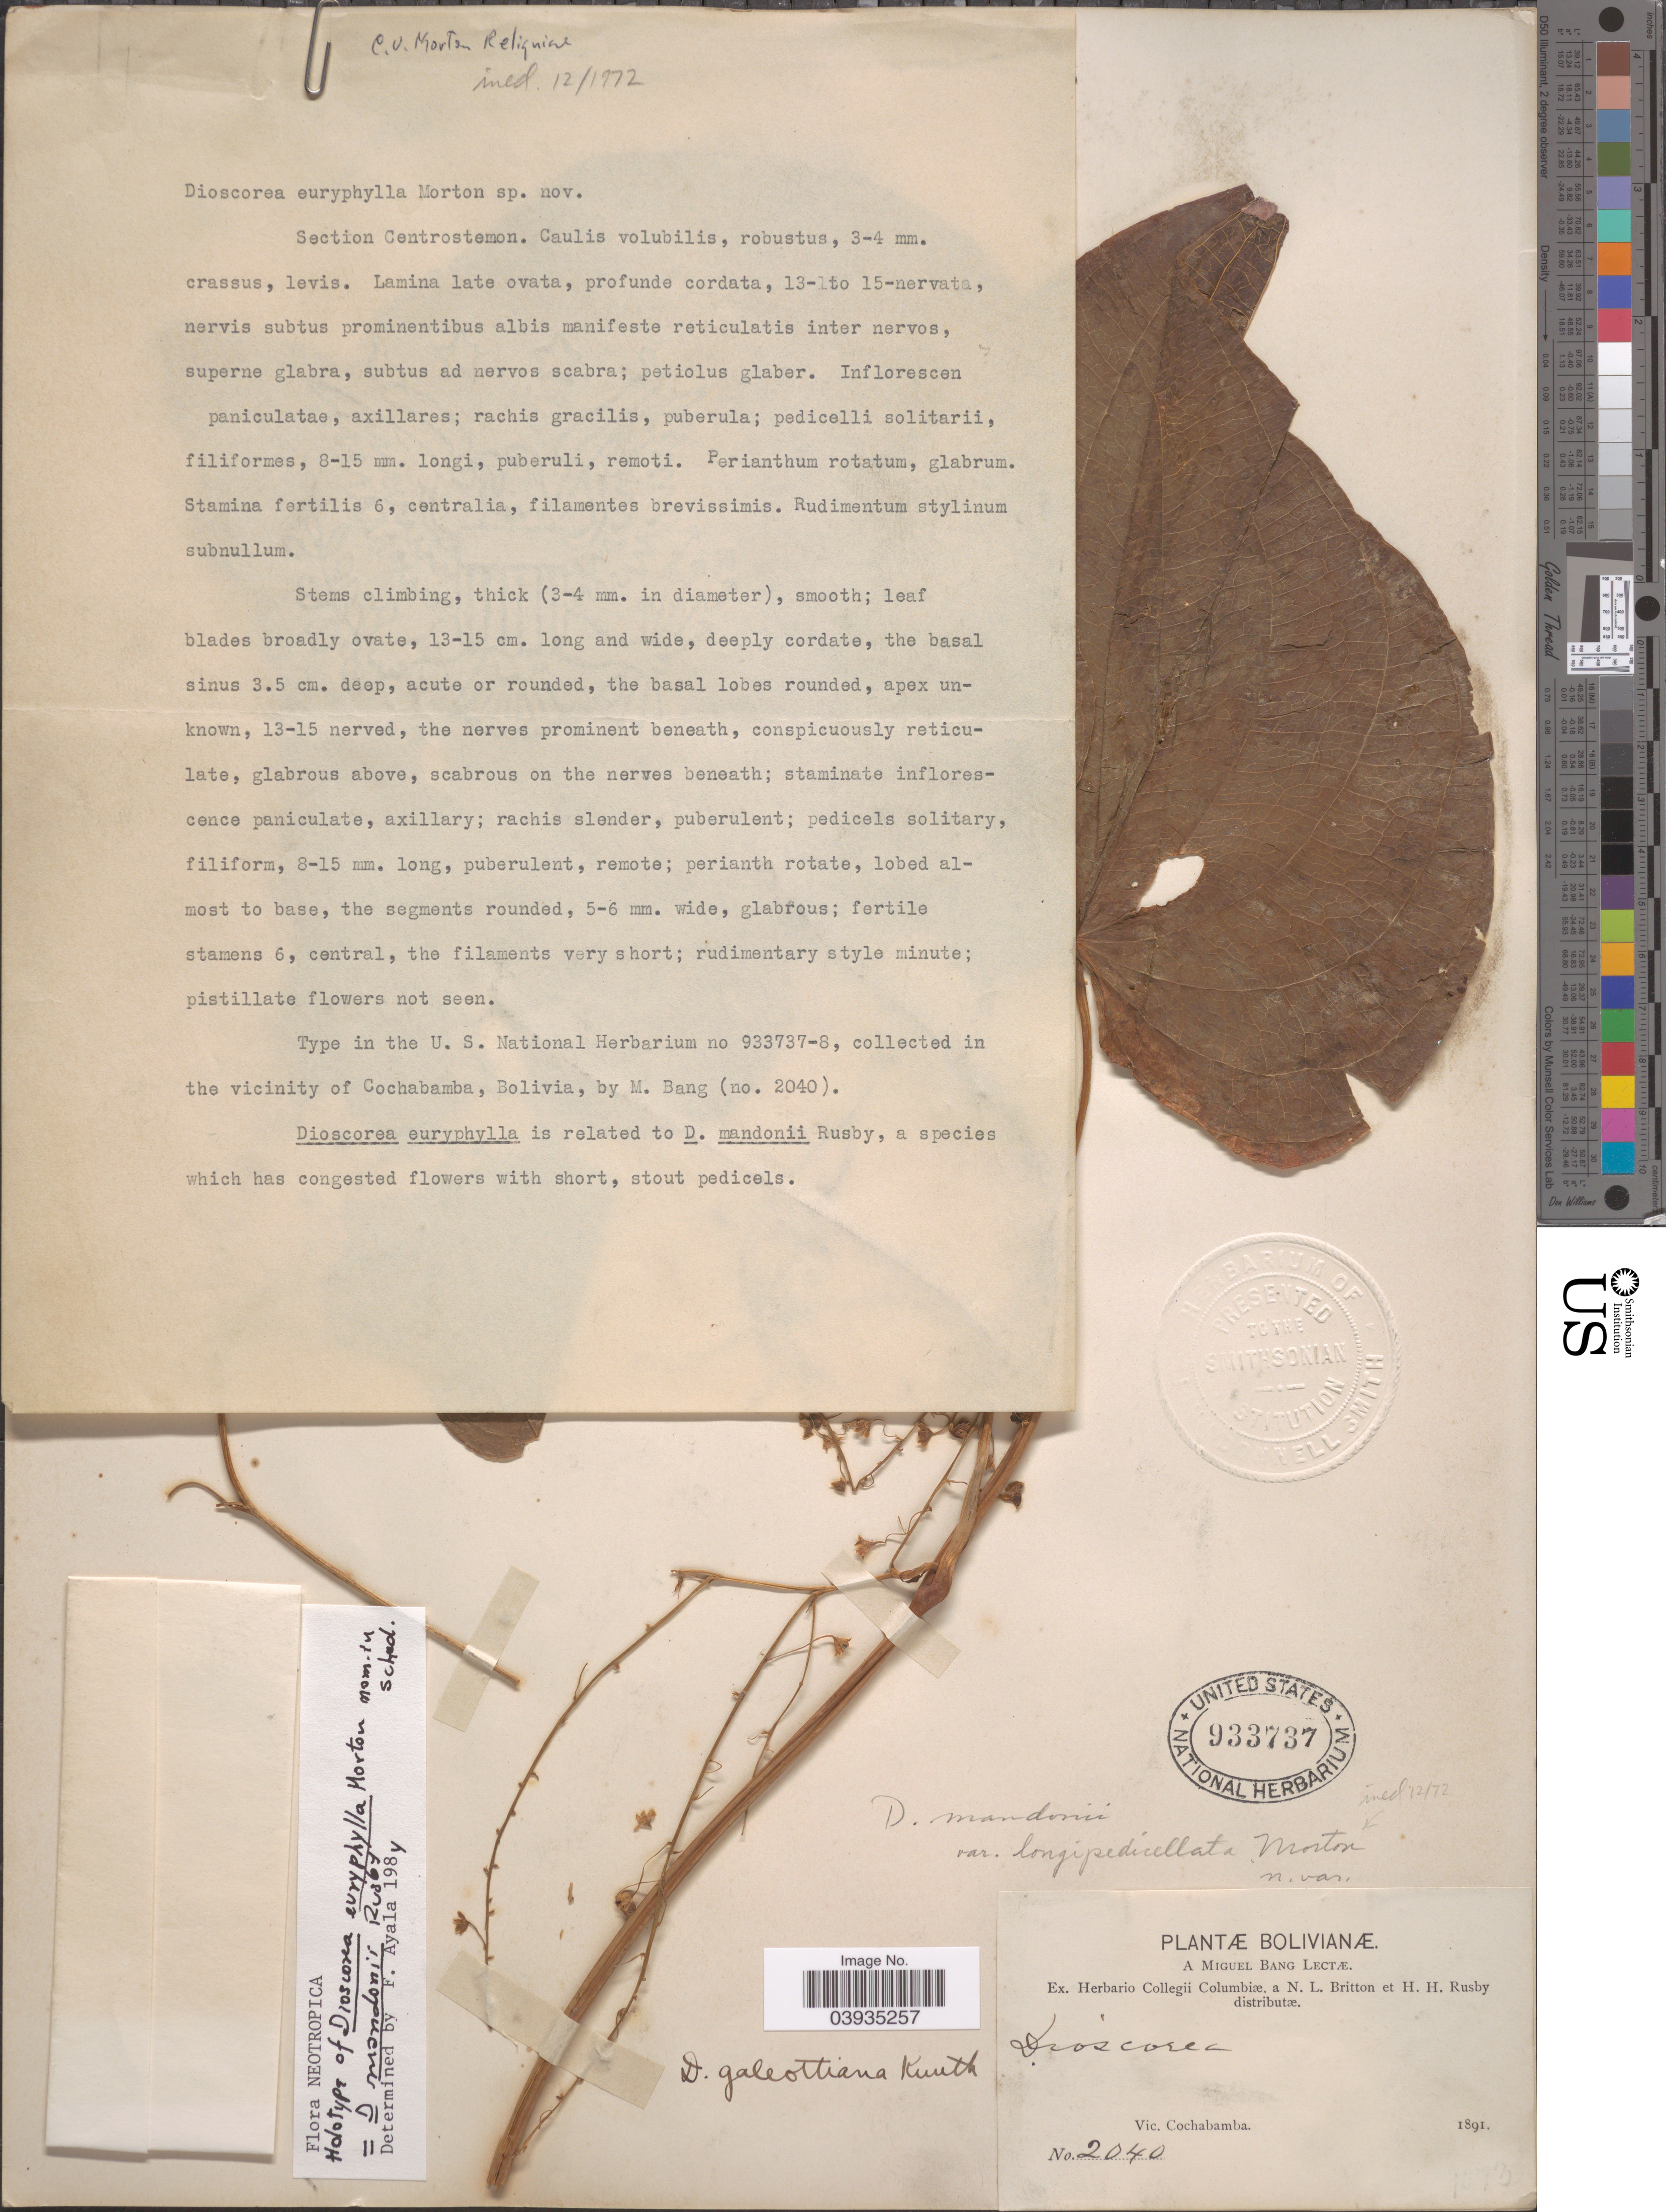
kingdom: Plantae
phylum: Tracheophyta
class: Liliopsida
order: Dioscoreales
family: Dioscoreaceae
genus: Dioscorea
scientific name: Dioscorea mandonii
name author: Rusby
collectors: M. Bang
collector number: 2040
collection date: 1891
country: Bolivia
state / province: Cochabamba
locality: Vic. Cochabamba.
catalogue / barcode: US 933737